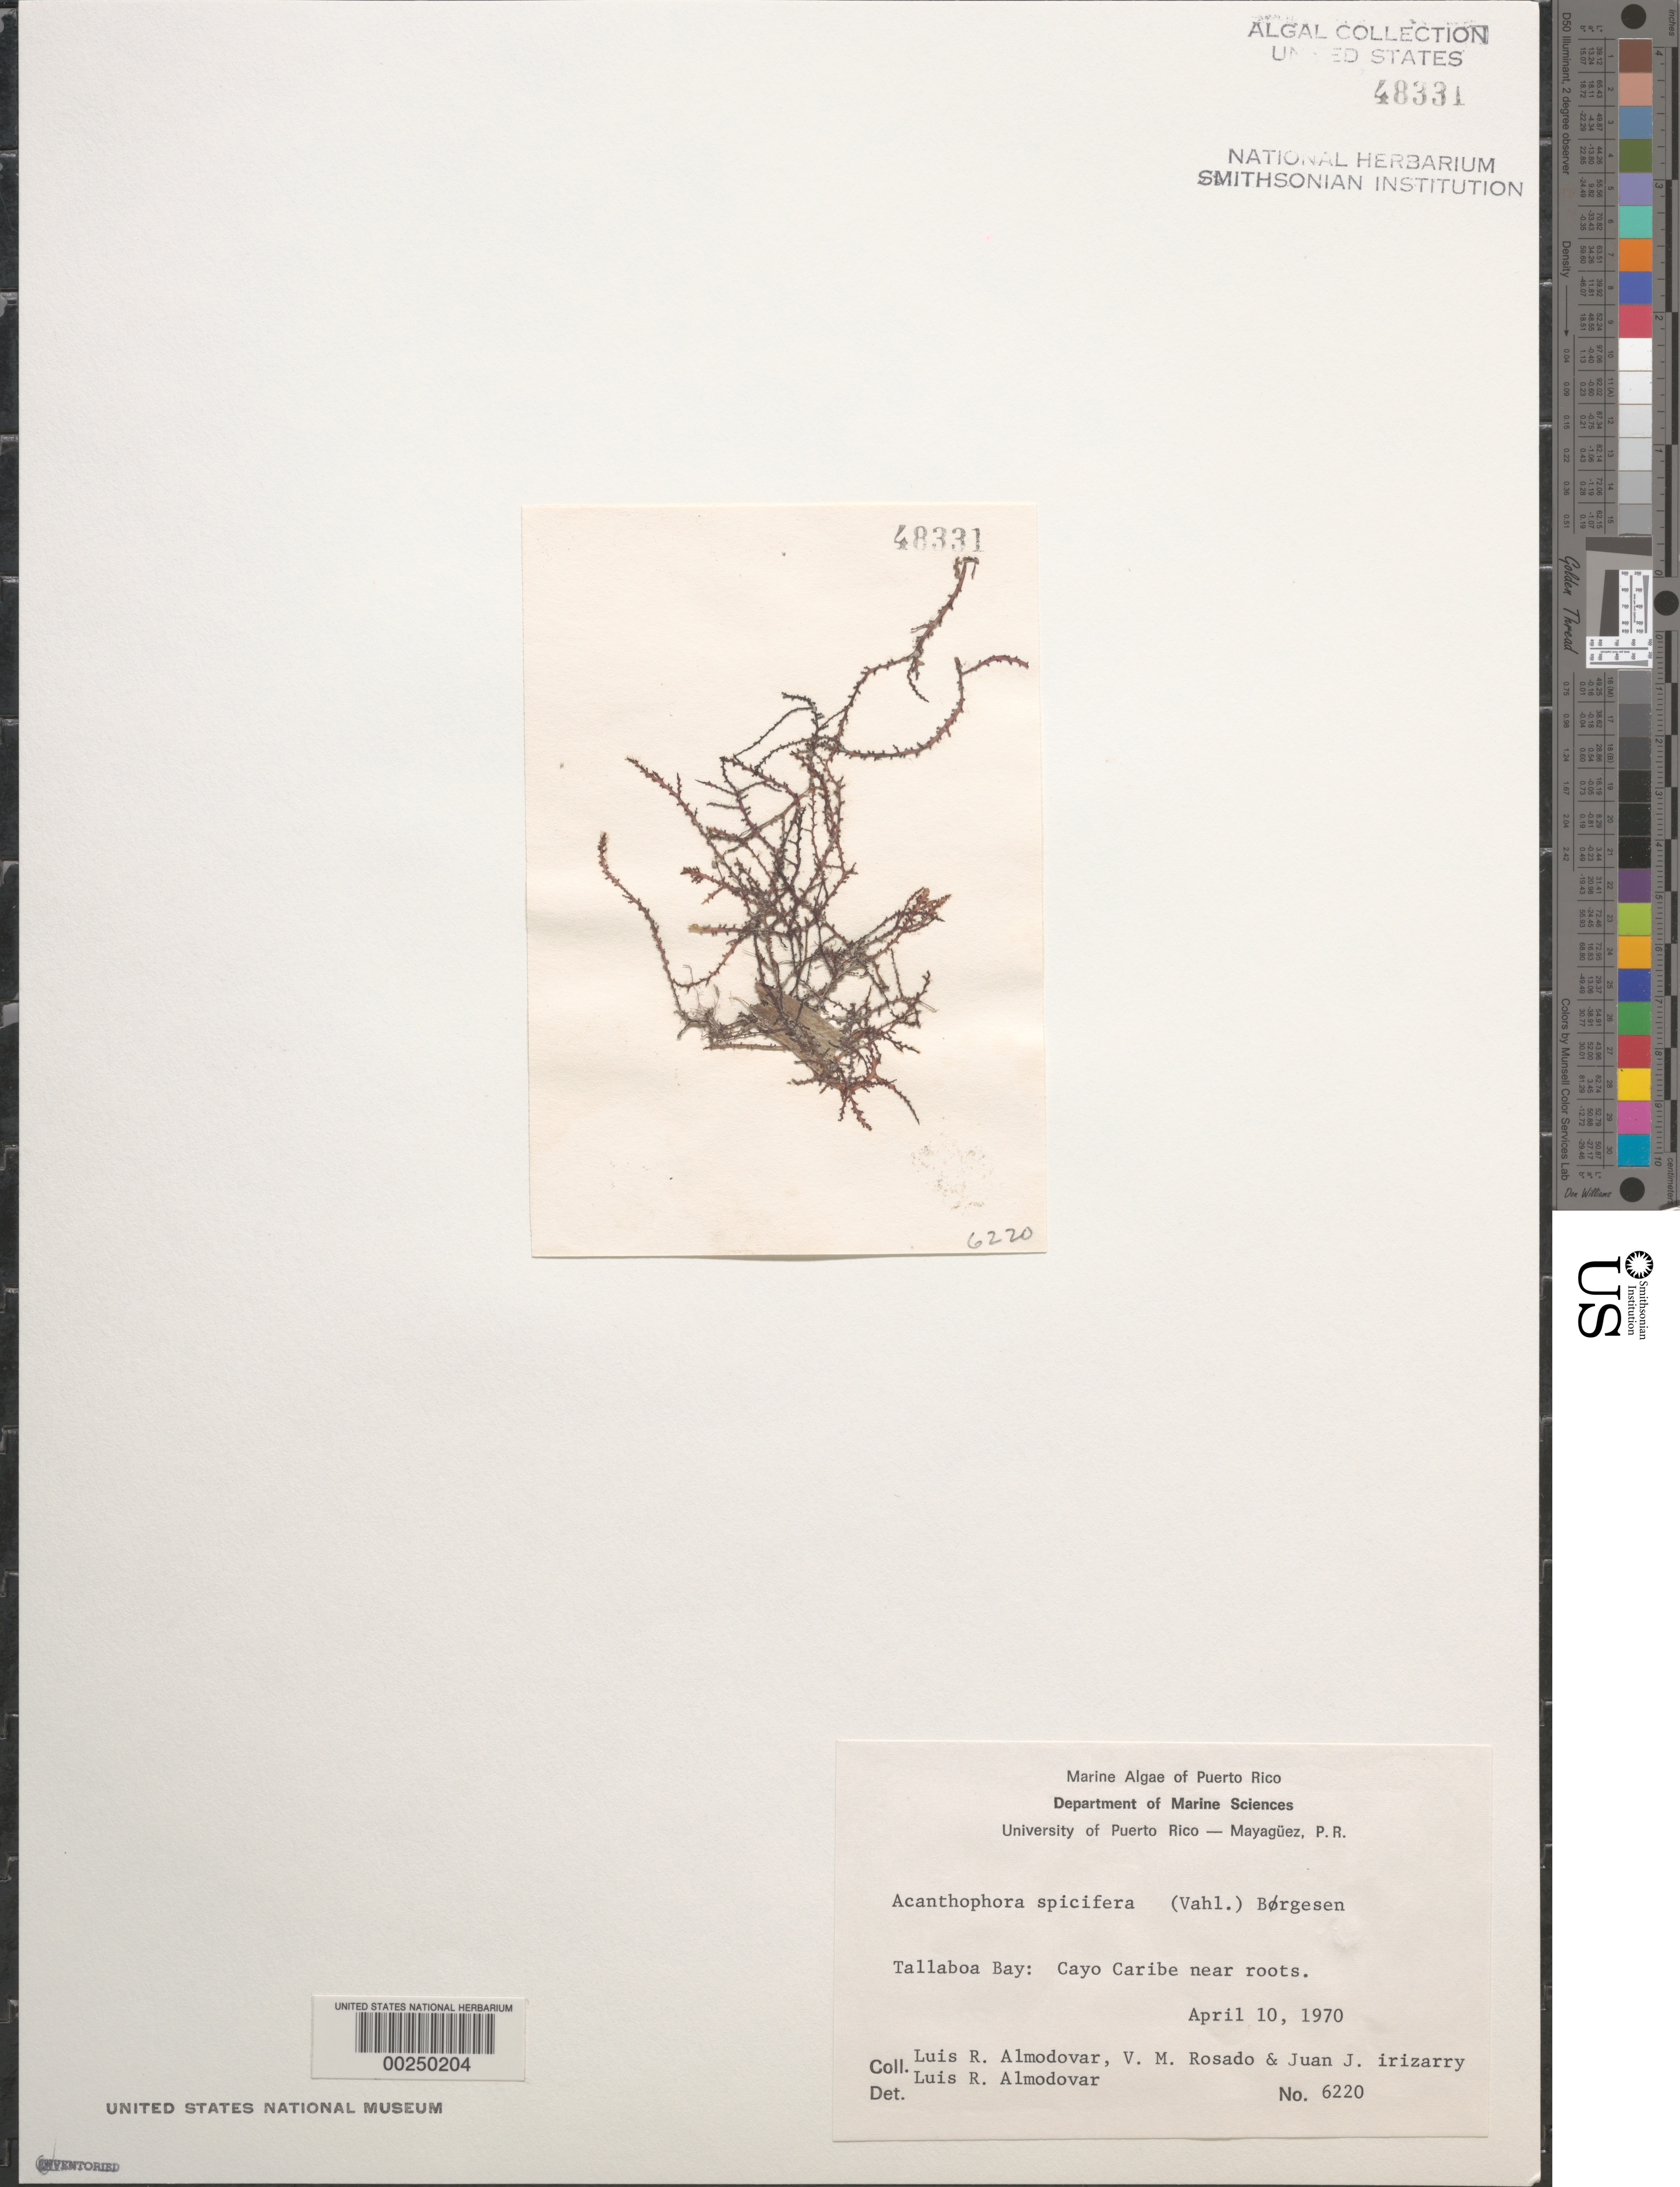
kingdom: Plantae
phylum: Rhodophyta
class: Florideophyceae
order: Ceramiales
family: Rhodomelaceae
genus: Acanthophora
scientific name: Acanthophora spicifera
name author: (Vahl) Børgesen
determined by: Almodovar, L. R.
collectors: L. Almodovar, V. Rosado & J. Irizarry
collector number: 6220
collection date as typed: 10 Apr 1970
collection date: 1970-04-10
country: Puerto Rico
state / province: Penuelas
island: Cayo Caribe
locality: Tallaboa Bay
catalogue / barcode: US 48331